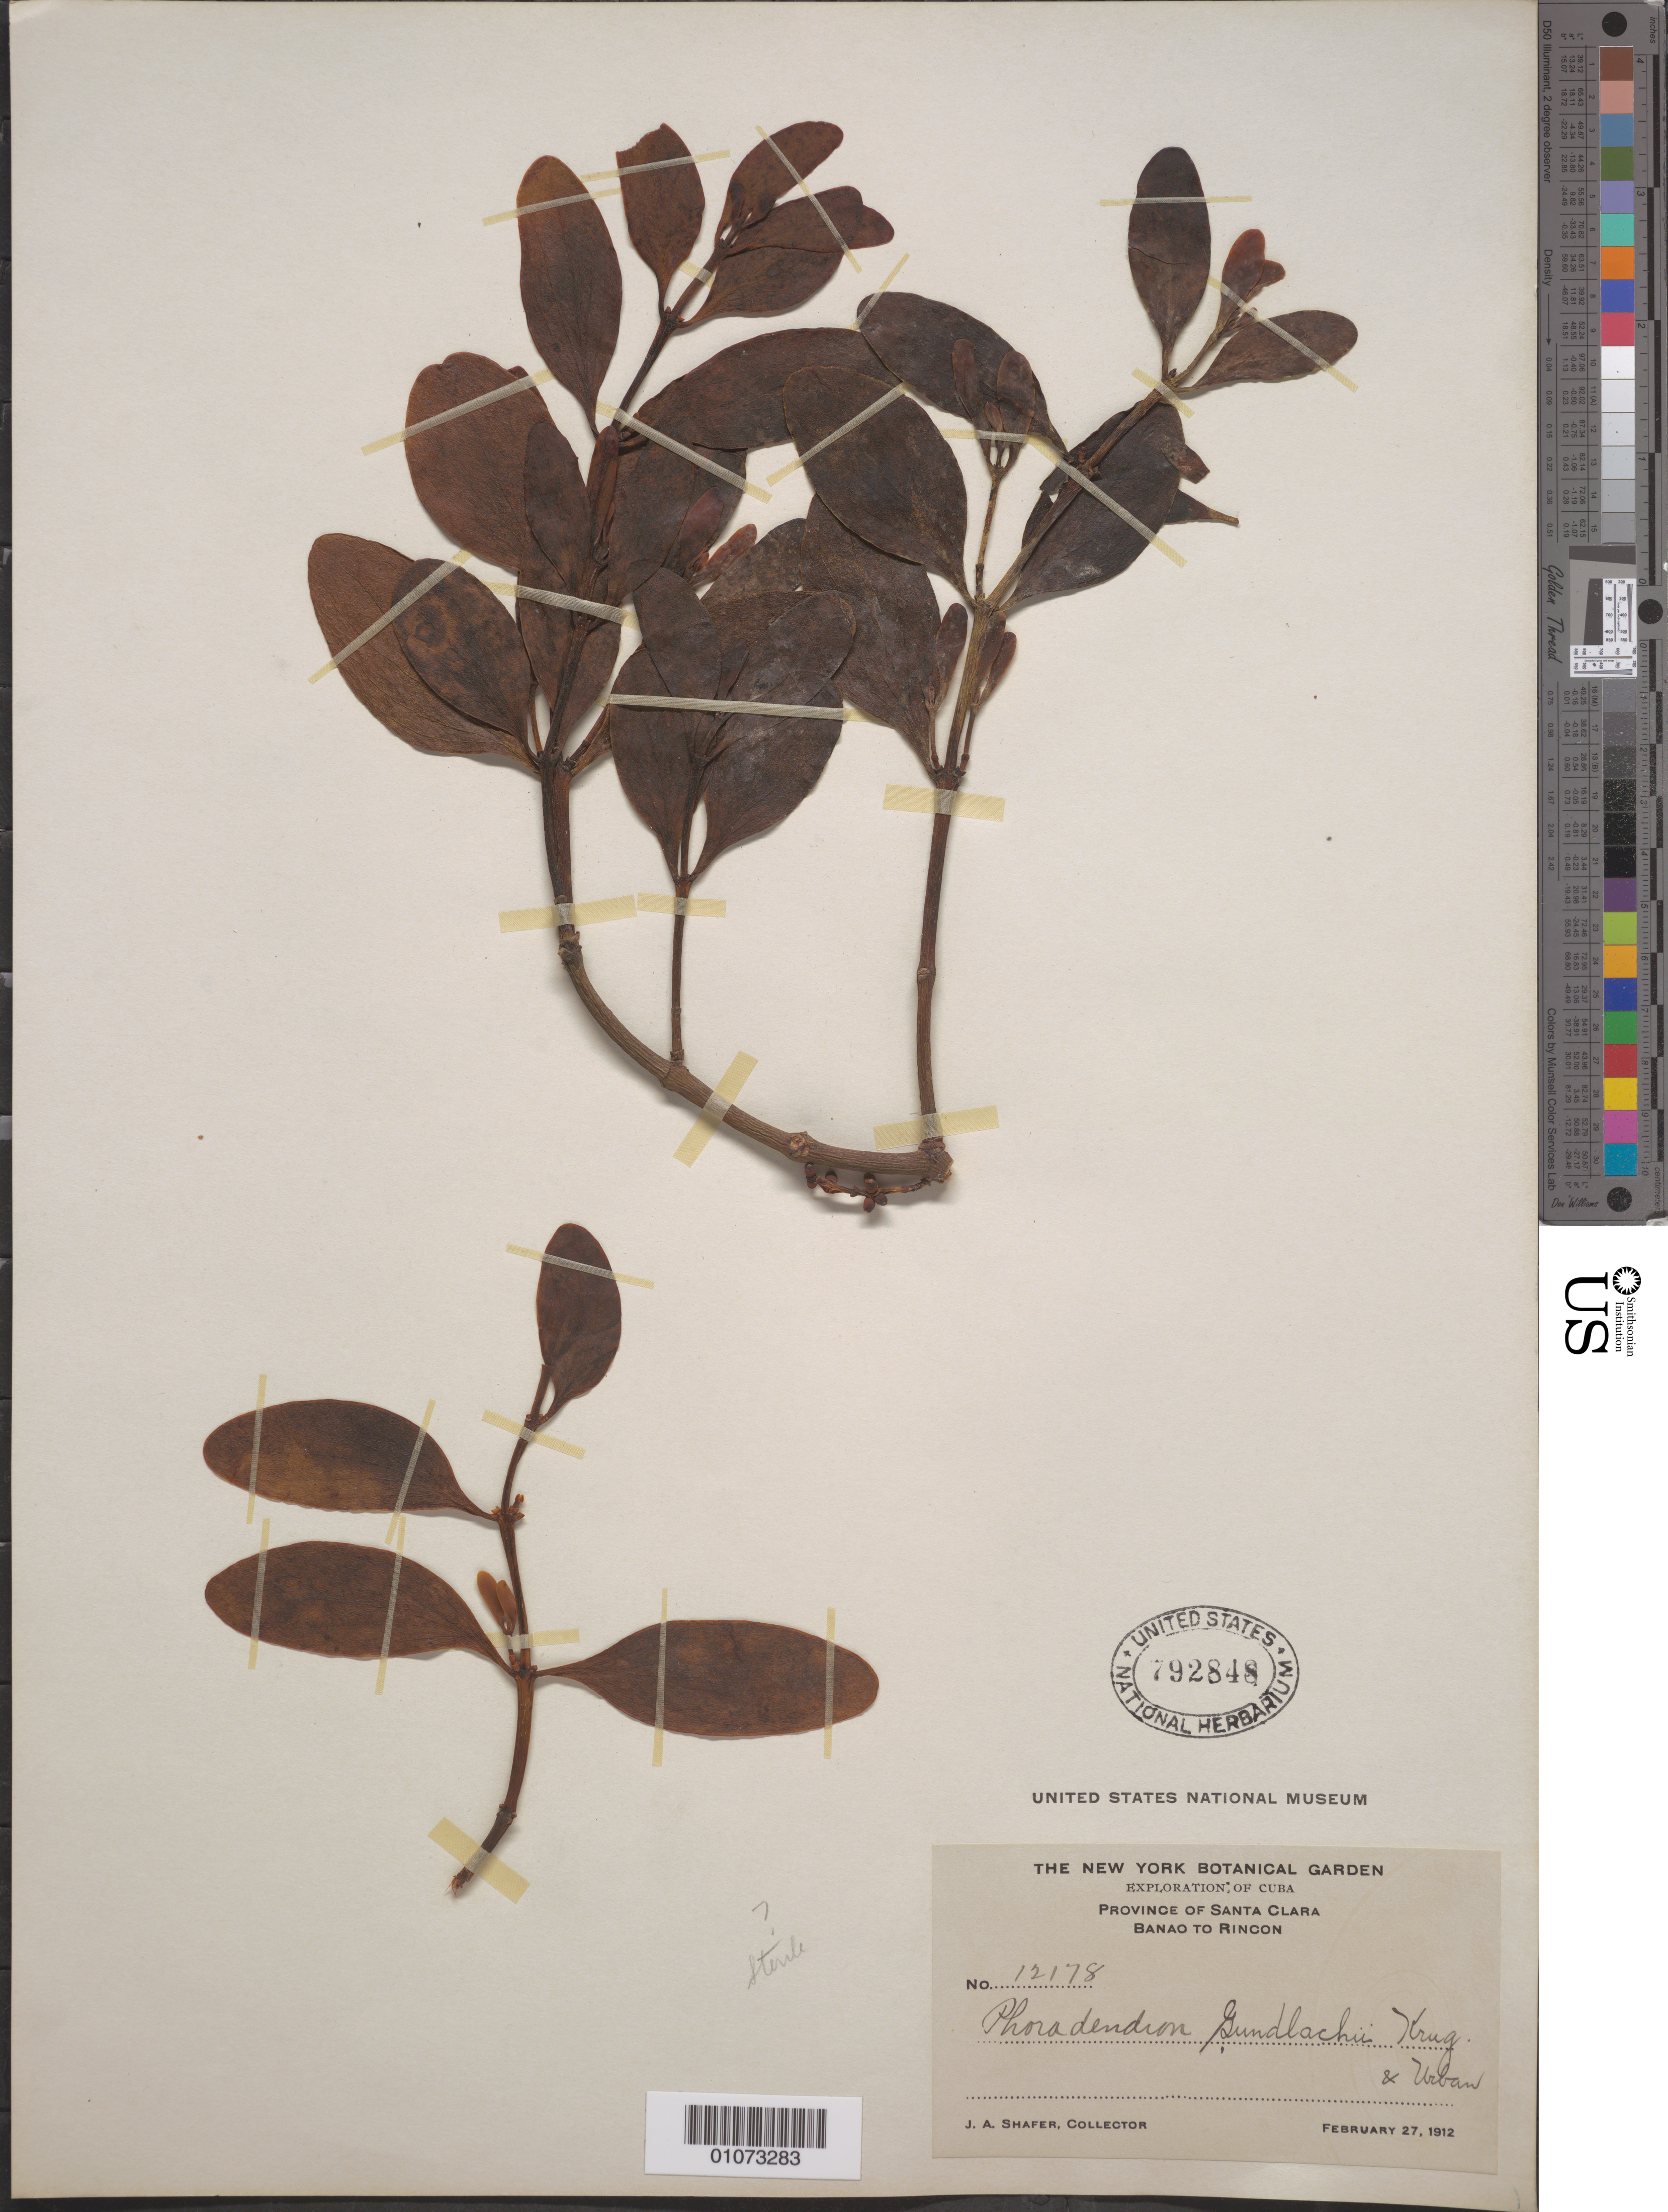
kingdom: Plantae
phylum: Tracheophyta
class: Magnoliopsida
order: Santalales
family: Viscaceae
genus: Phoradendron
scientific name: Phoradendron gundlachii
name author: Krug & Urb.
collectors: J. A. Shafer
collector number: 12178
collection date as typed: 27 Feb 1912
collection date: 1912-02-27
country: Cuba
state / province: Villa Clara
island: Cuba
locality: Santa Clara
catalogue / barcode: US 792848